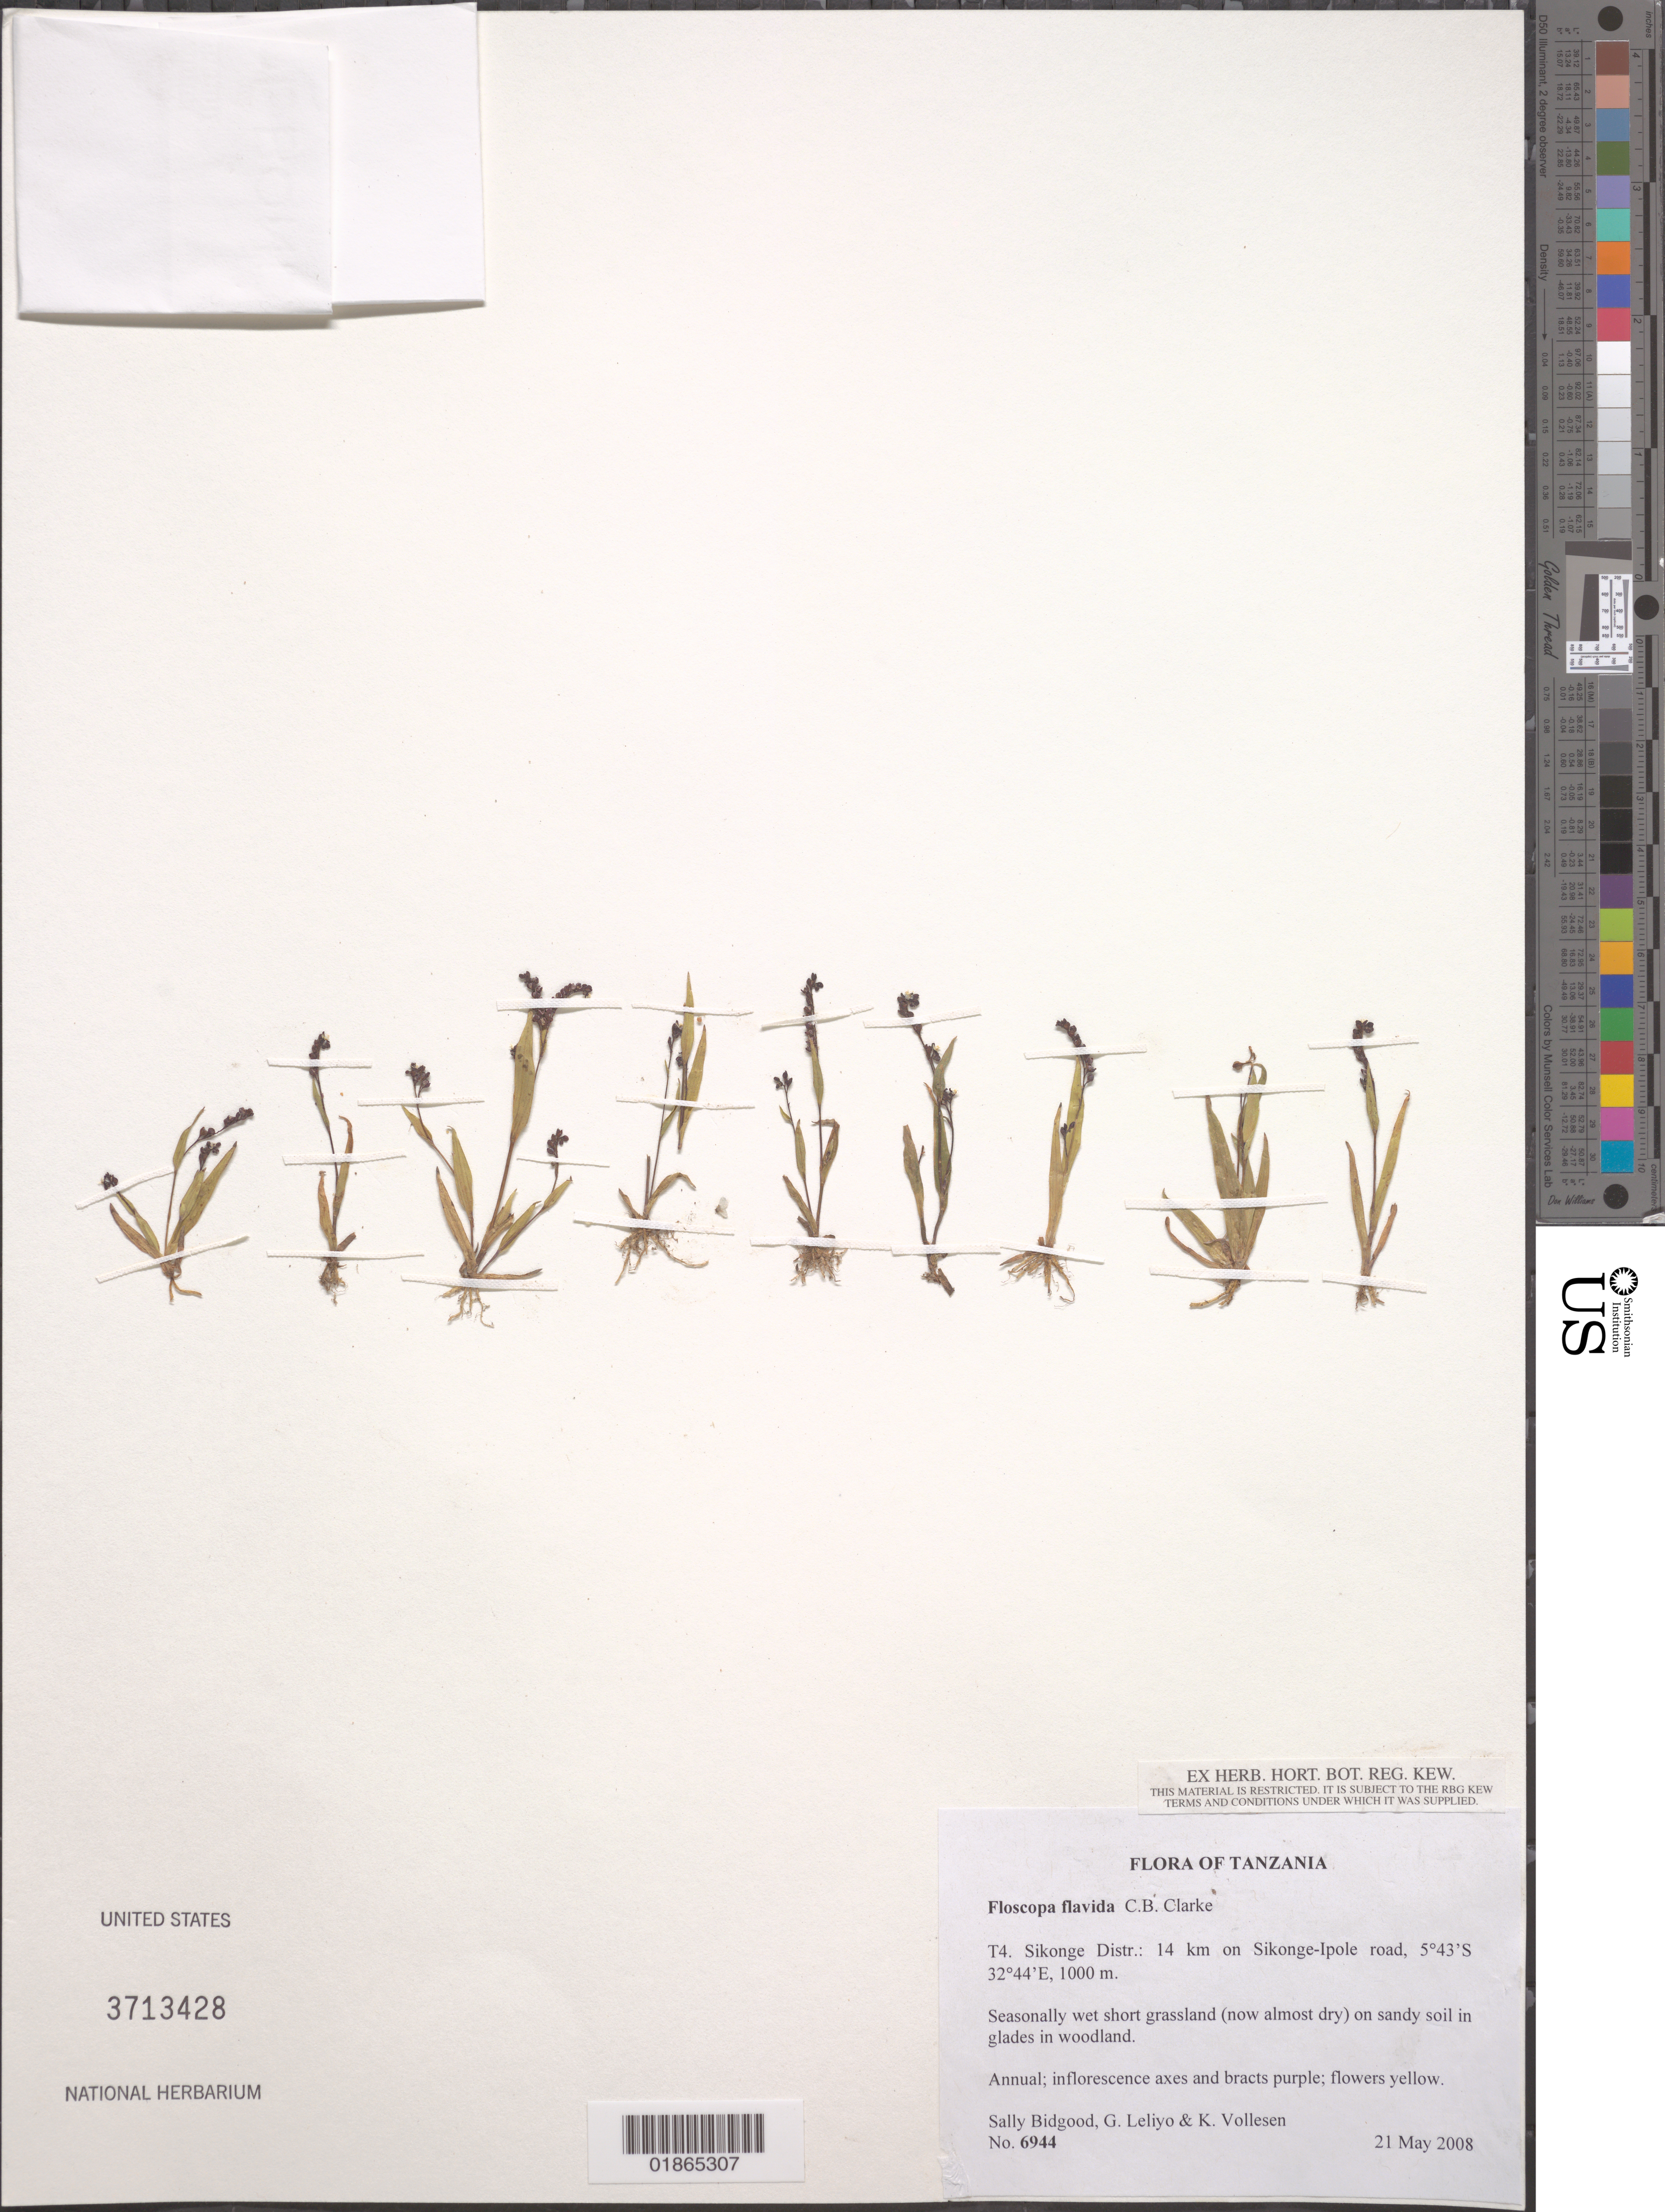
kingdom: Plantae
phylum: Tracheophyta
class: Liliopsida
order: Commelinales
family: Commelinaceae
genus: Floscopa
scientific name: Floscopa flavida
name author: C.B. Clarke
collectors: S. Bidgood, G. Leliyo & K. Vollesen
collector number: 6944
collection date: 2008-05-21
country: Tanzania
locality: T4 Sikonge Distr.: 14 km on Sikonge-Ipole road.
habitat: Seasonally wet short grassland (now almost dry) on sandy soil in glades in woodland.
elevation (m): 1000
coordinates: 5 43 S, 32 44 E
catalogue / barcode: US 3713428